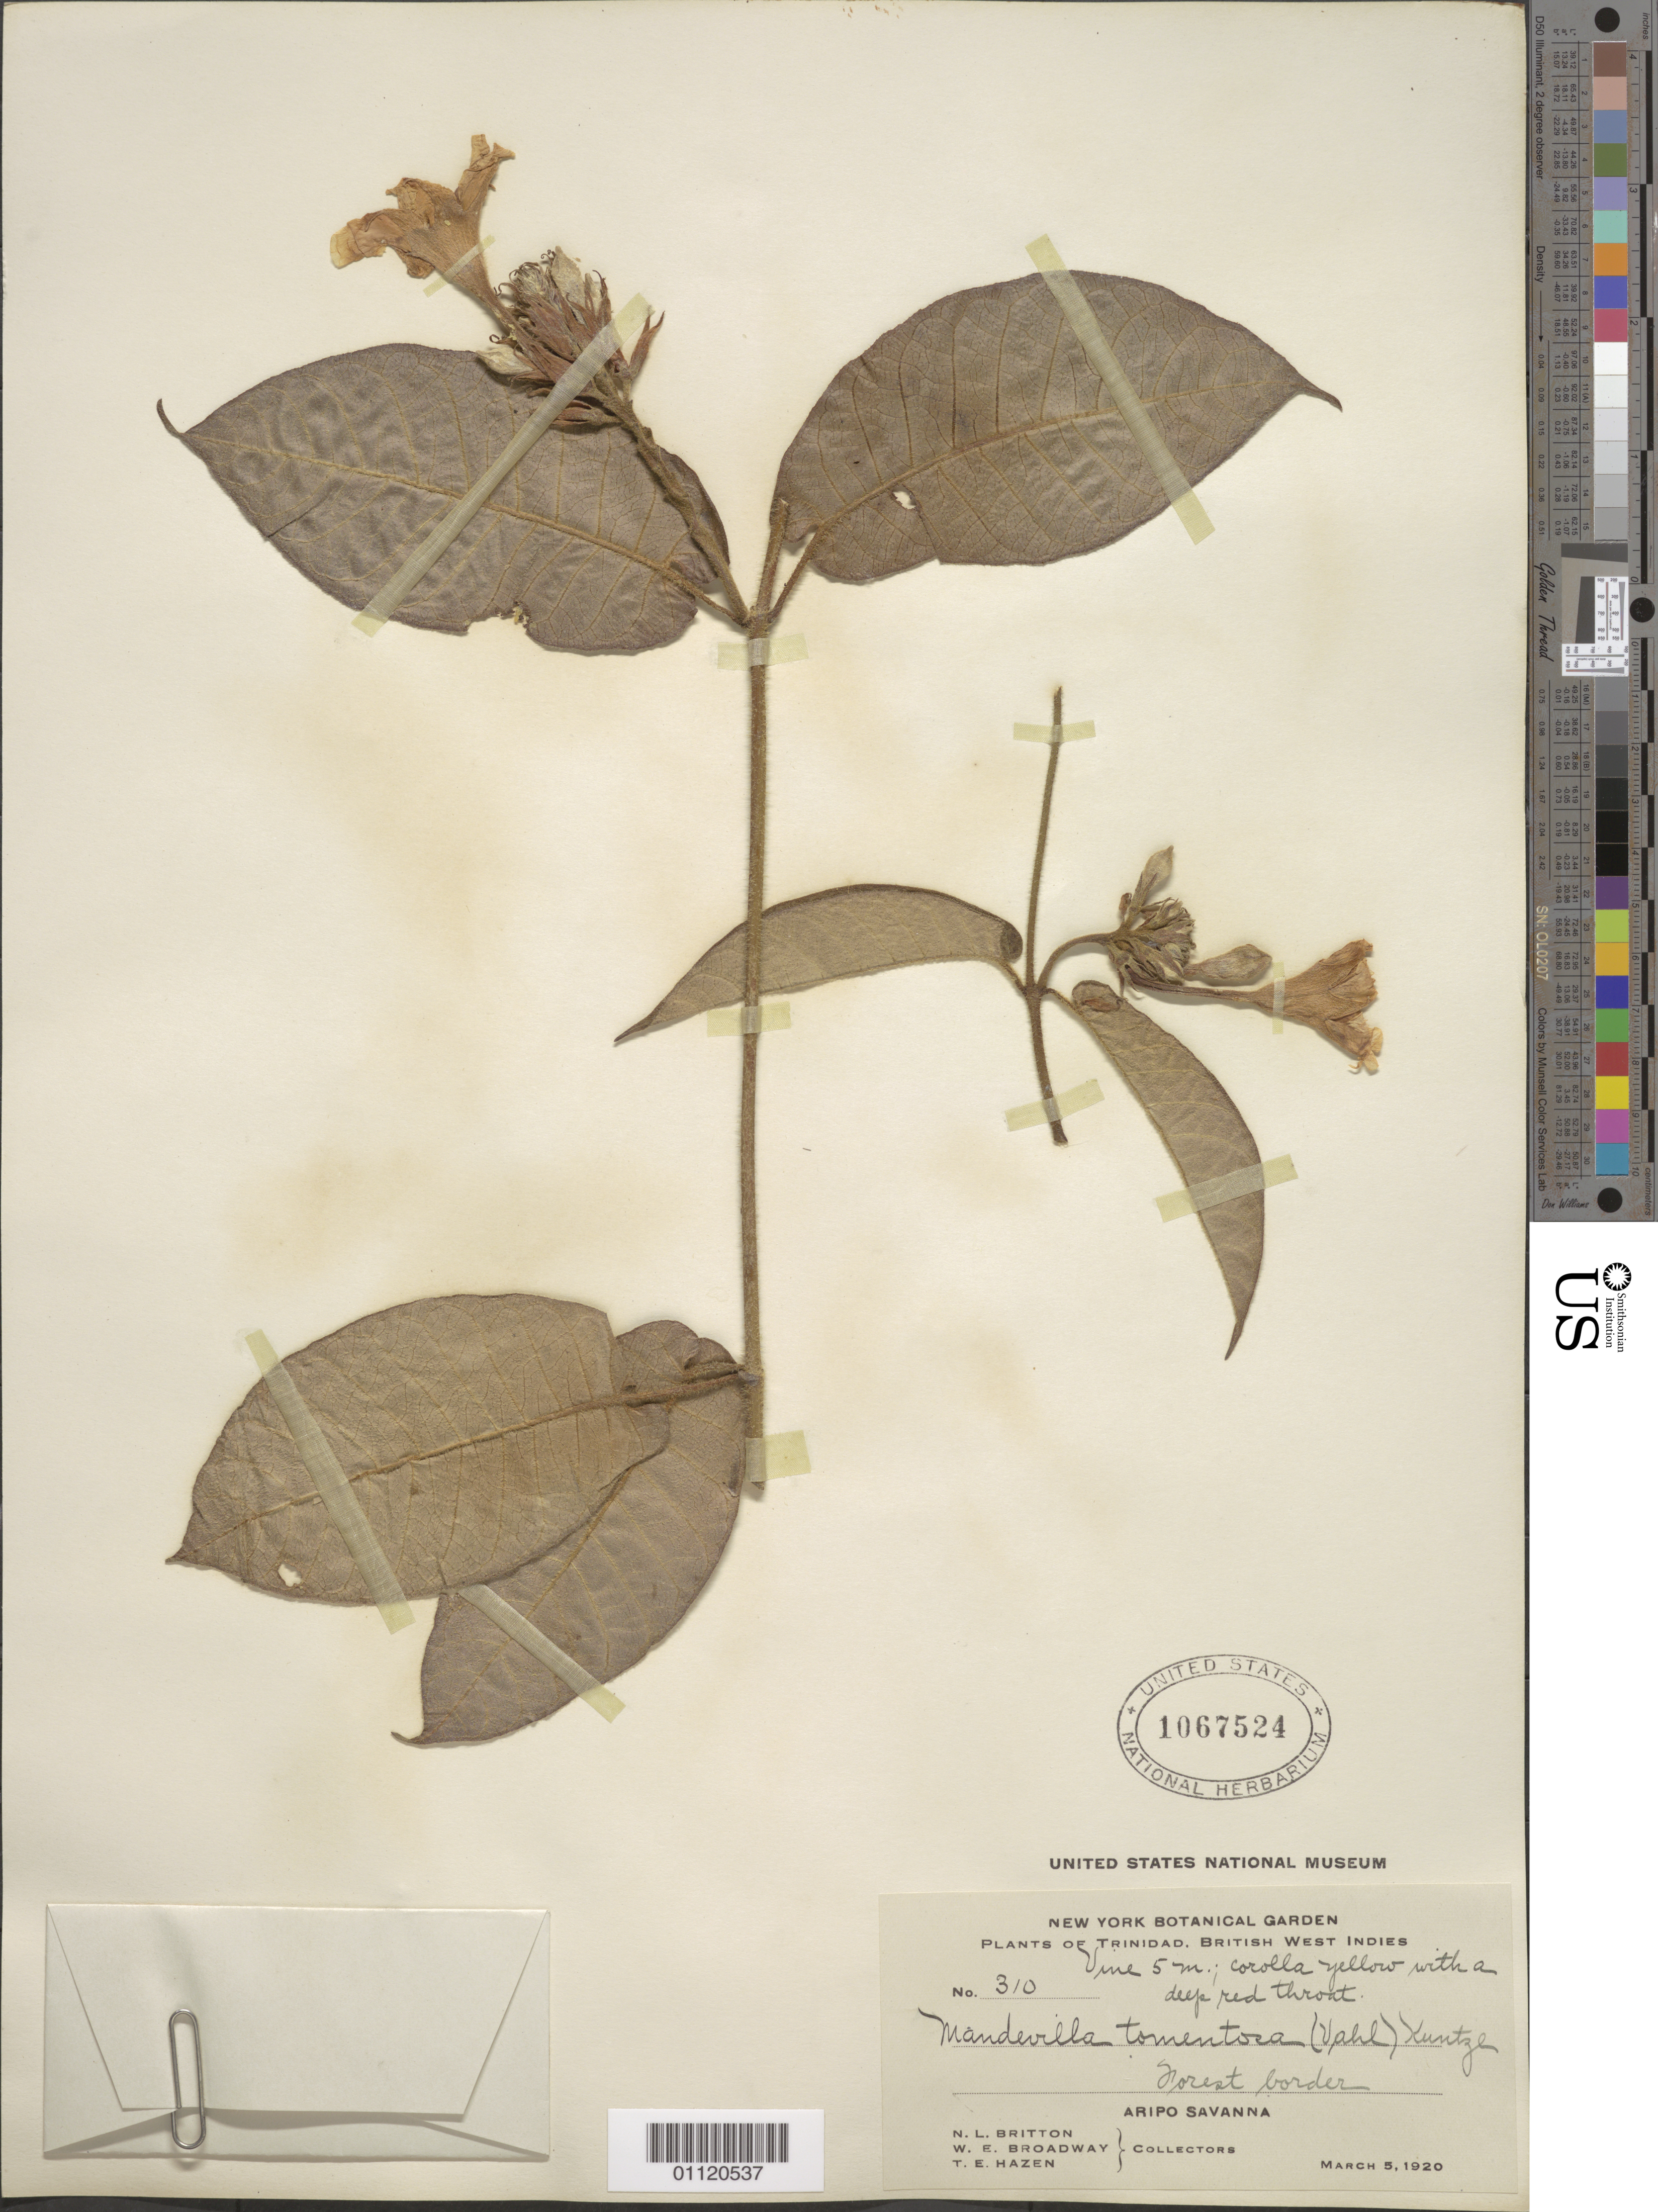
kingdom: Plantae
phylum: Tracheophyta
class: Magnoliopsida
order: Gentianales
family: Apocynaceae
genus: Mandevilla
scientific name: Mandevilla hirsuta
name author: (Rich.) K. Schum.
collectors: N. Britton, W. E. Broadway & T. E. Hazen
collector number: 310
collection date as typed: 05 Mar 1920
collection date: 1920-03-05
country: Trinidad and Tobago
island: Trinidad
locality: Aripo Savanna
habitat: forest border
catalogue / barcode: US 1067524